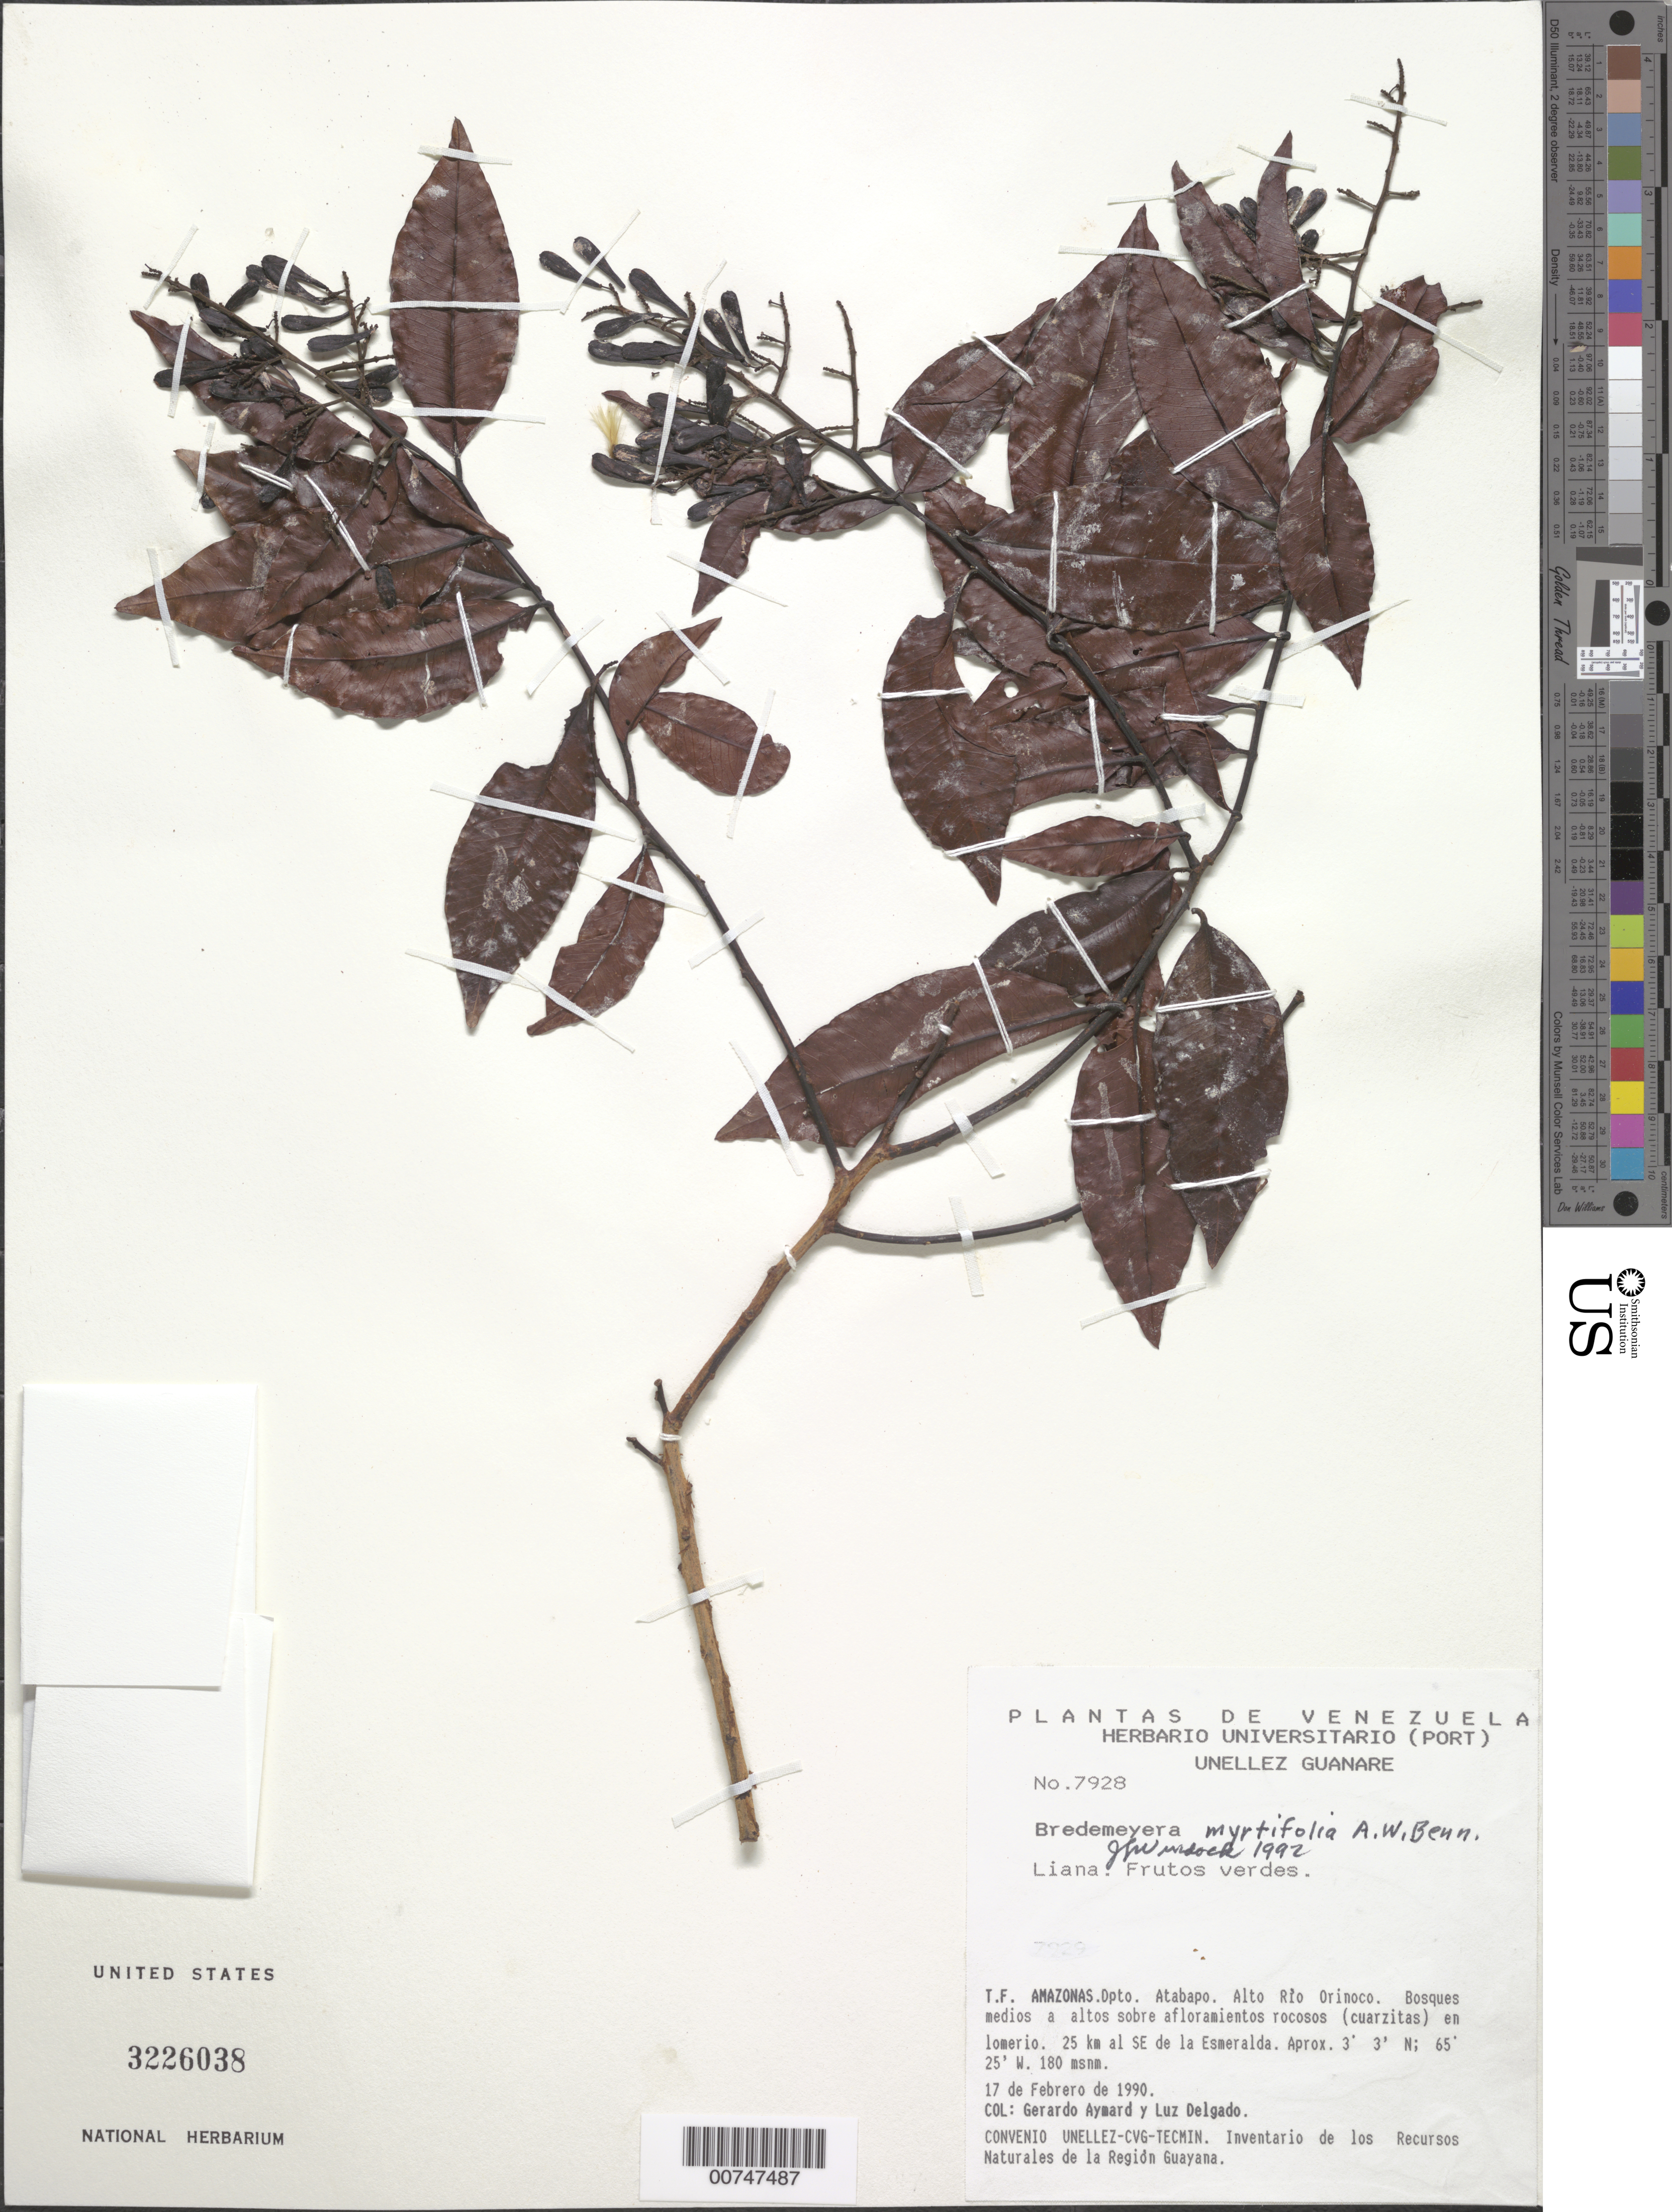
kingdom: Plantae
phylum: Tracheophyta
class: Magnoliopsida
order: Fabales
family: Polygalaceae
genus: Bredemeyera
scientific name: Bredemeyera myrtifolia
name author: A.W. Benn.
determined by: Wurdack, John J., (US), US (UNITED STATES)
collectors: G. A. Aymard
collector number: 7928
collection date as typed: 17-Feb-90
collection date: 1990-02-17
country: Venezuela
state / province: Amazonas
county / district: Atabapo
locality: Caño Iguapo; alto Río Orinoco; 15 km SE of La Esmeralda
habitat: Bosques medios a altos sobre afloramientos rocosos (Cuarzitas) en lomerio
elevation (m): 180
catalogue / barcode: US 3226038